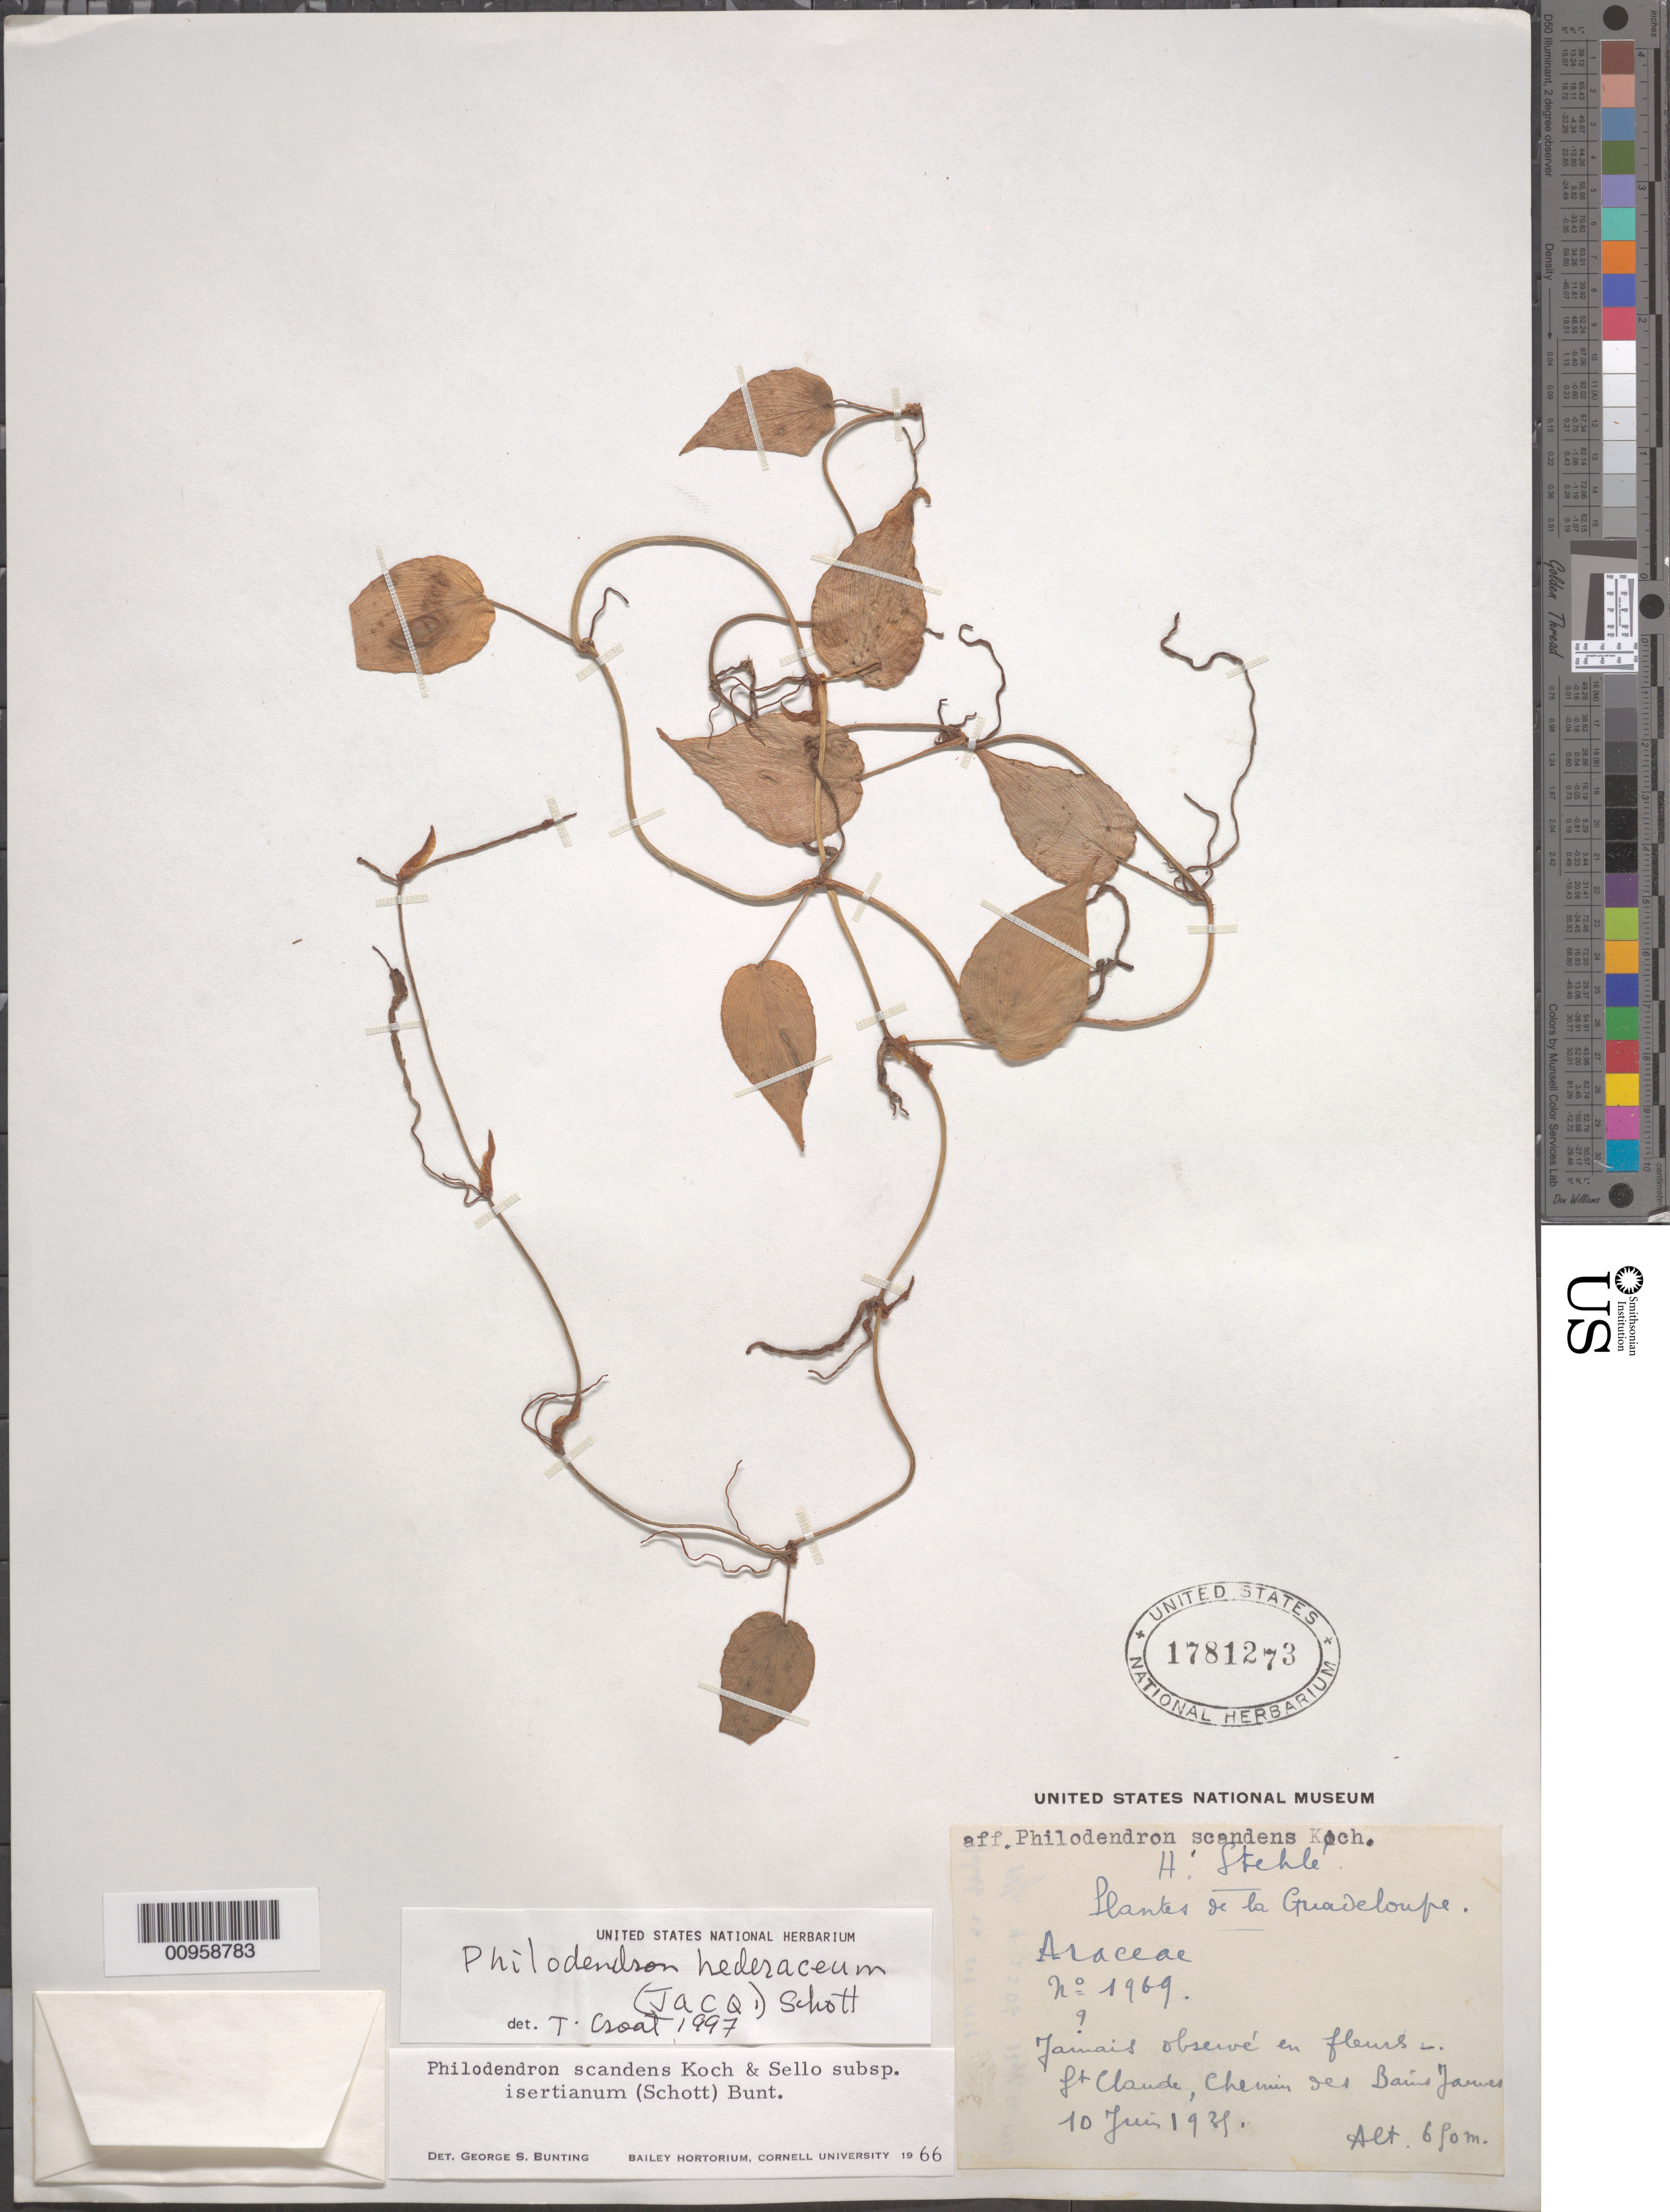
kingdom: Plantae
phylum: Tracheophyta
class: Liliopsida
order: Alismatales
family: Araceae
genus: Philodendron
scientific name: Philodendron hederaceum var. hederaceum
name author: (Jacq.) Schott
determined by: Croat, Thomas B., Missouri Botanical Garden (MO)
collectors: H. Stehlé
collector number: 1969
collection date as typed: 10 Jun 1939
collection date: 1939-06-10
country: Guadeloupe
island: Basse Terre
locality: St. Claude, Chemin des Bains Jaunes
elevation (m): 690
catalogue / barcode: US 1781273